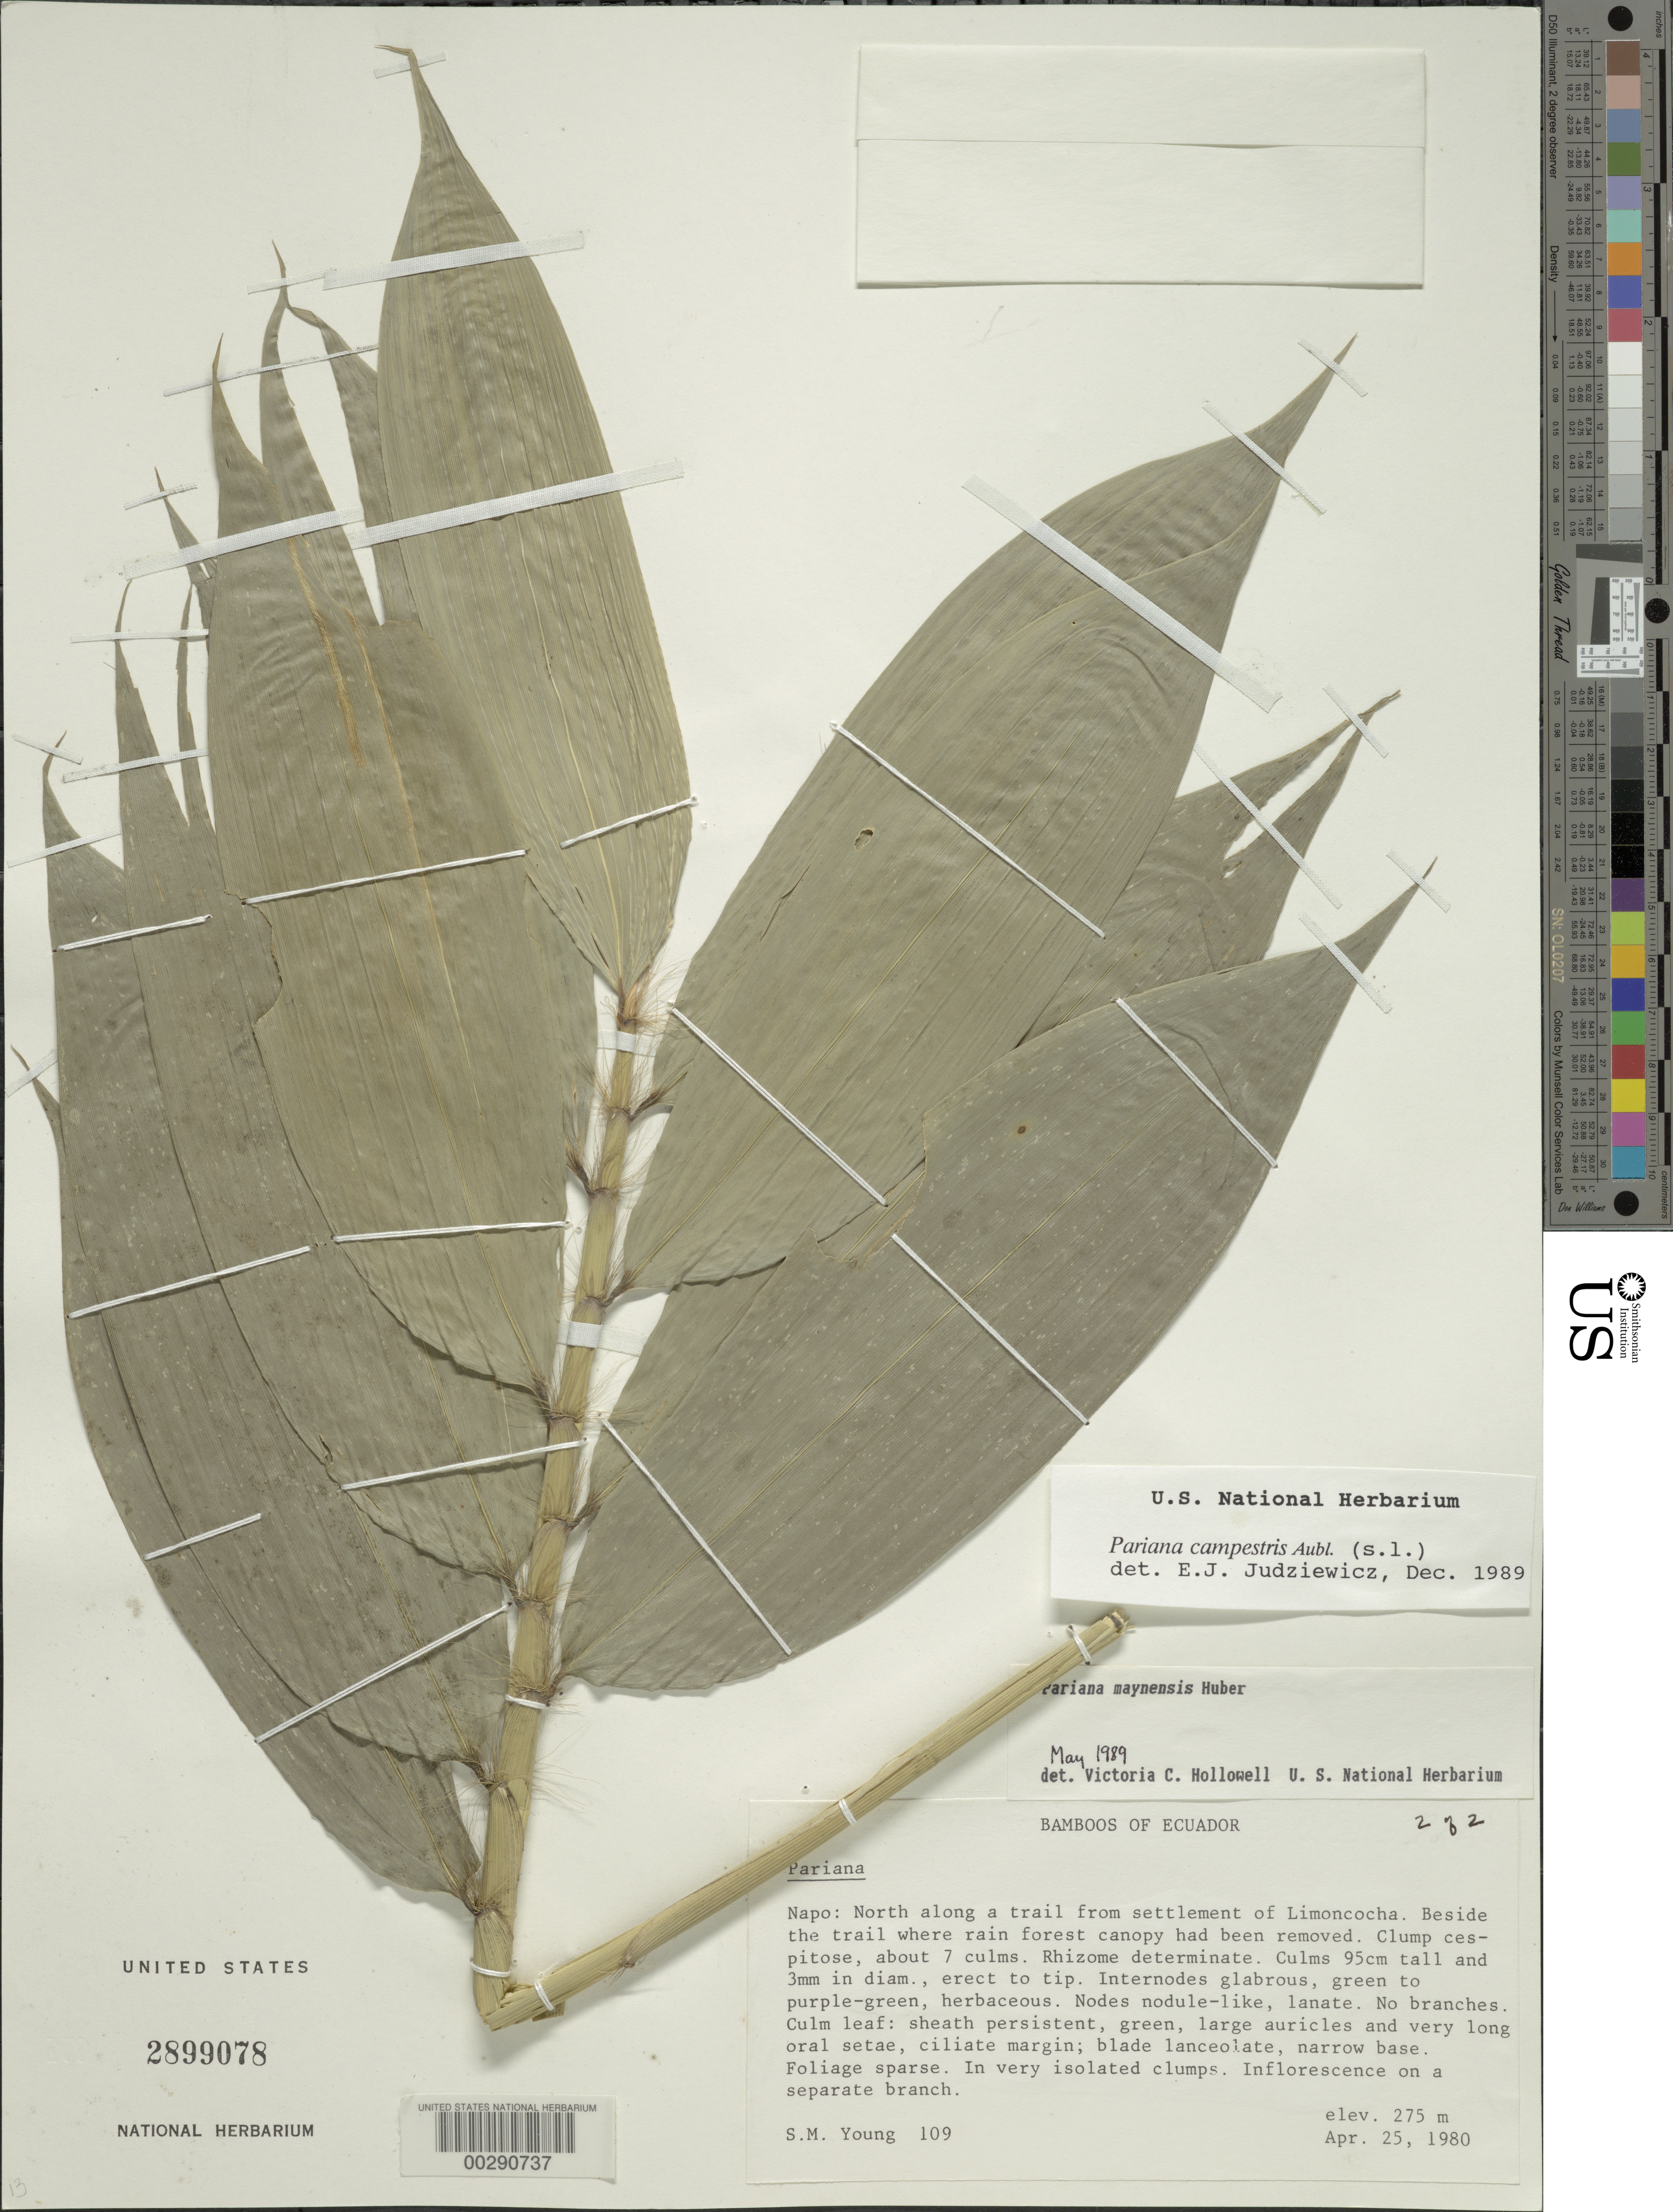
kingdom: Plantae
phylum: Tracheophyta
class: Liliopsida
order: Poales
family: Poaceae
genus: Pariana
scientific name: Pariana campestris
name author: Aubl.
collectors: S. Young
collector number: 109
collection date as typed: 25 Apr 1980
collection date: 1980-04-25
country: Ecuador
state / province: Napo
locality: N along the Trail from the settlement of Limoncocha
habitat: Beside the trail where rain forest camopy had been removed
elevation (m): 275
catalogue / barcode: US 2899078